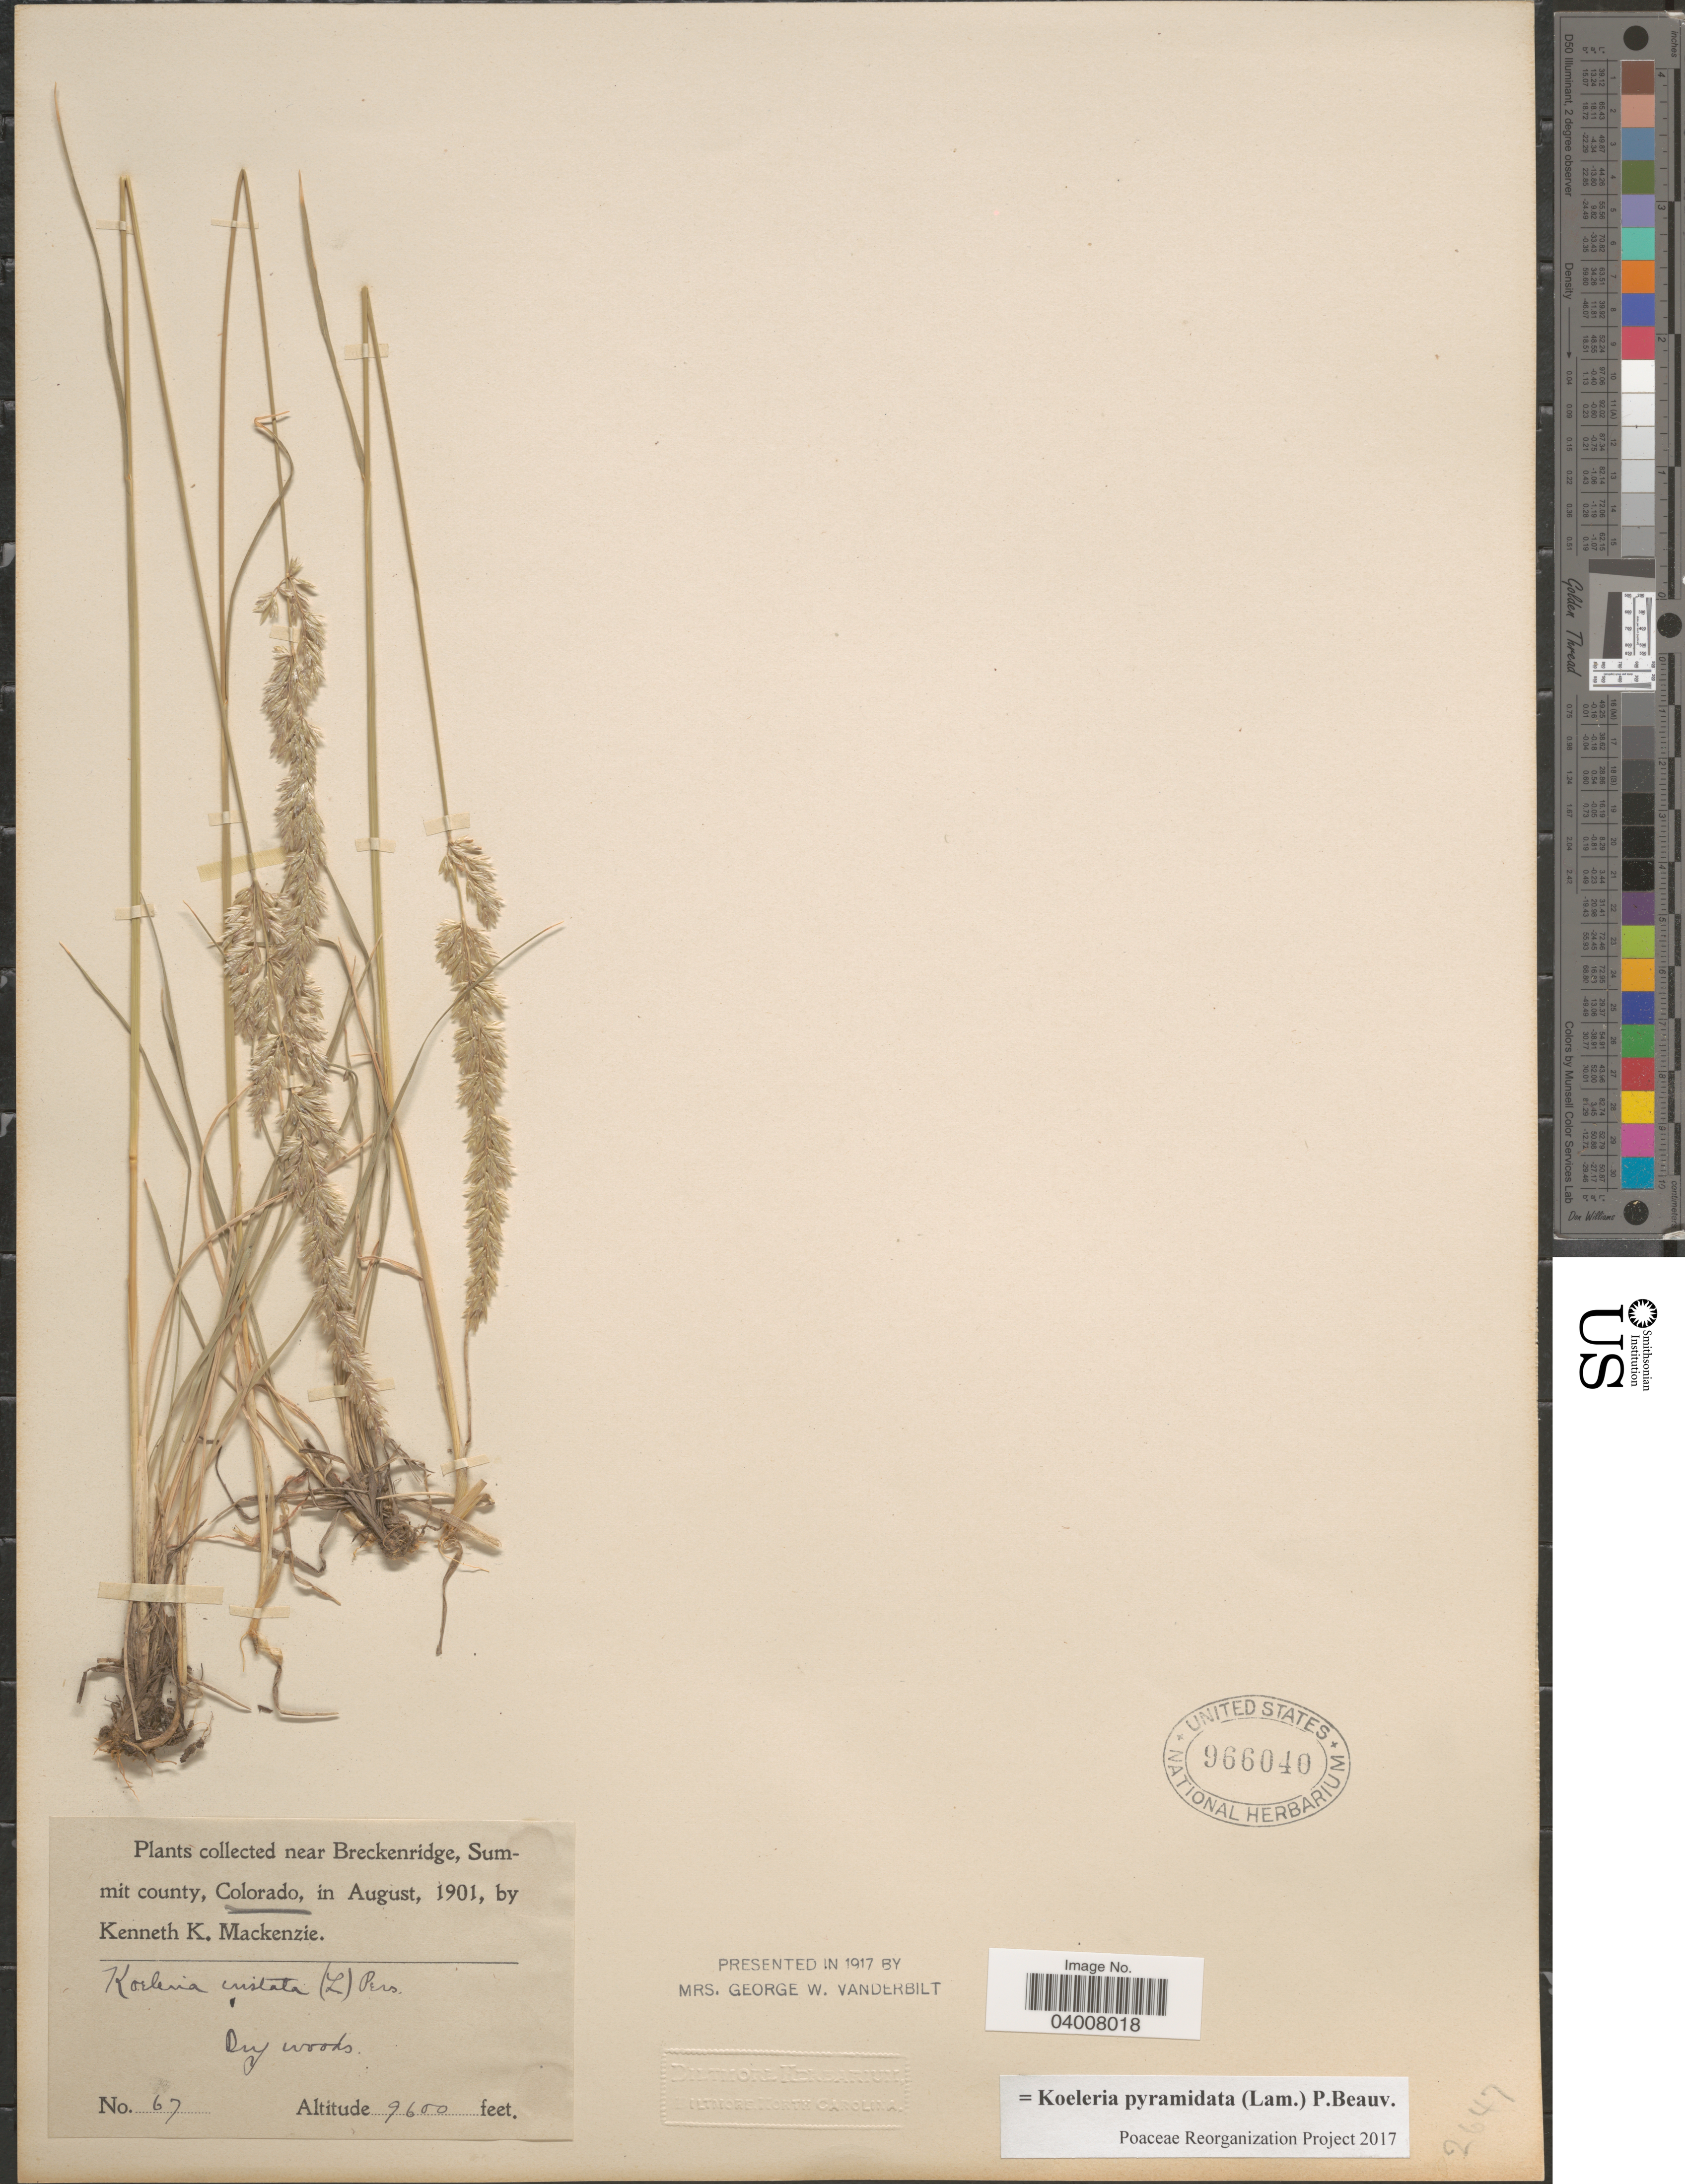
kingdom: Plantae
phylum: Tracheophyta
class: Liliopsida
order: Poales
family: Poaceae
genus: Koeleria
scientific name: Koeleria pyramidata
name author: (Lam.) P. Beauv.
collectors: K. K. Mackenzie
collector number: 67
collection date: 1901-08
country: United States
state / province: Colorado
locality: Near Breckenridge, Summit county. Dry woods.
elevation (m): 2926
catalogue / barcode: US 966040